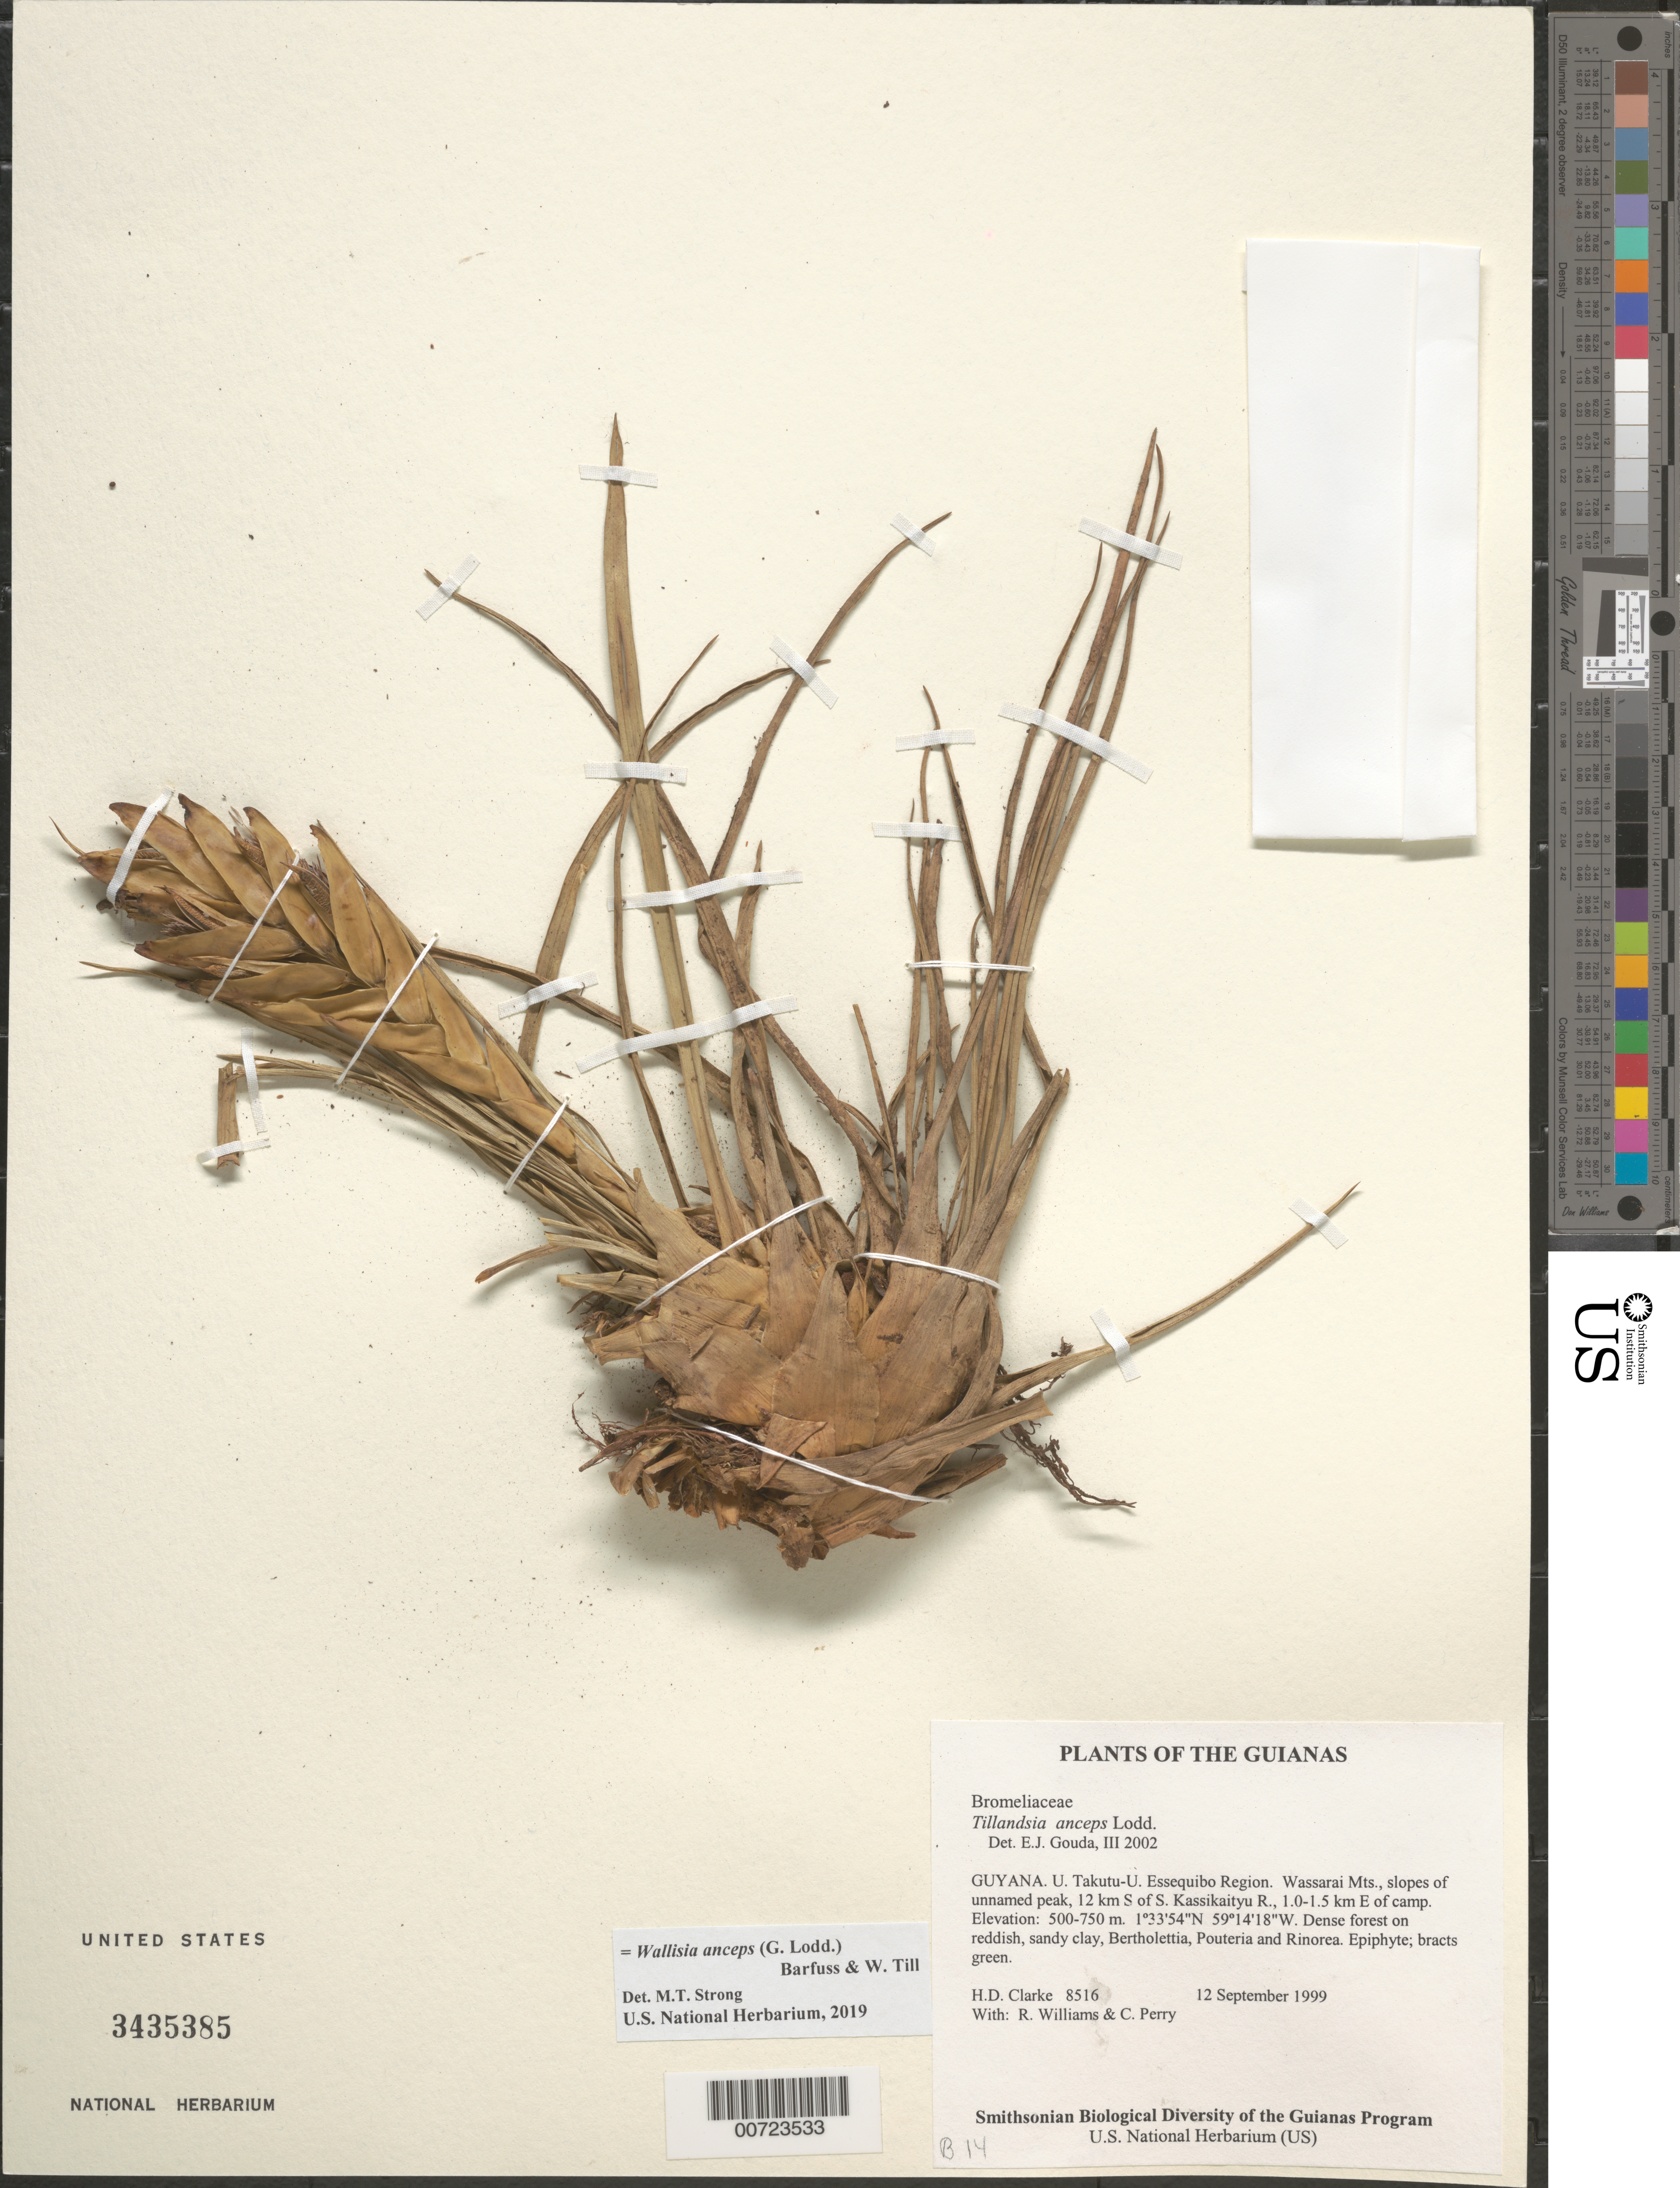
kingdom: Plantae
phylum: Tracheophyta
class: Liliopsida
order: Poales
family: Bromeliaceae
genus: Wallisia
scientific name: Wallisia anceps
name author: (G. Lodd.) Barfuss & W. Till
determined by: Strong, Mark T., (BOT), Smithsonian Institution - National Museum of Natural History (UNITED STATES)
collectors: H. D. Clarke, R. Williams & C. Perry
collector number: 8516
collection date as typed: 12 September 1999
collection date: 1999-09-12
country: Guyana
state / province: U. Takutu-U. Essequibo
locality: Wassarai Mts., slopes of unnamed peak, 12 km S of S. Kassikaityu R., 1.0-1.5 km E of camp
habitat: Dense forest on reddish, sandy clay, Bertholettia, Pouteria and Rinorea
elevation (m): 500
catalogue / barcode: US 3435385